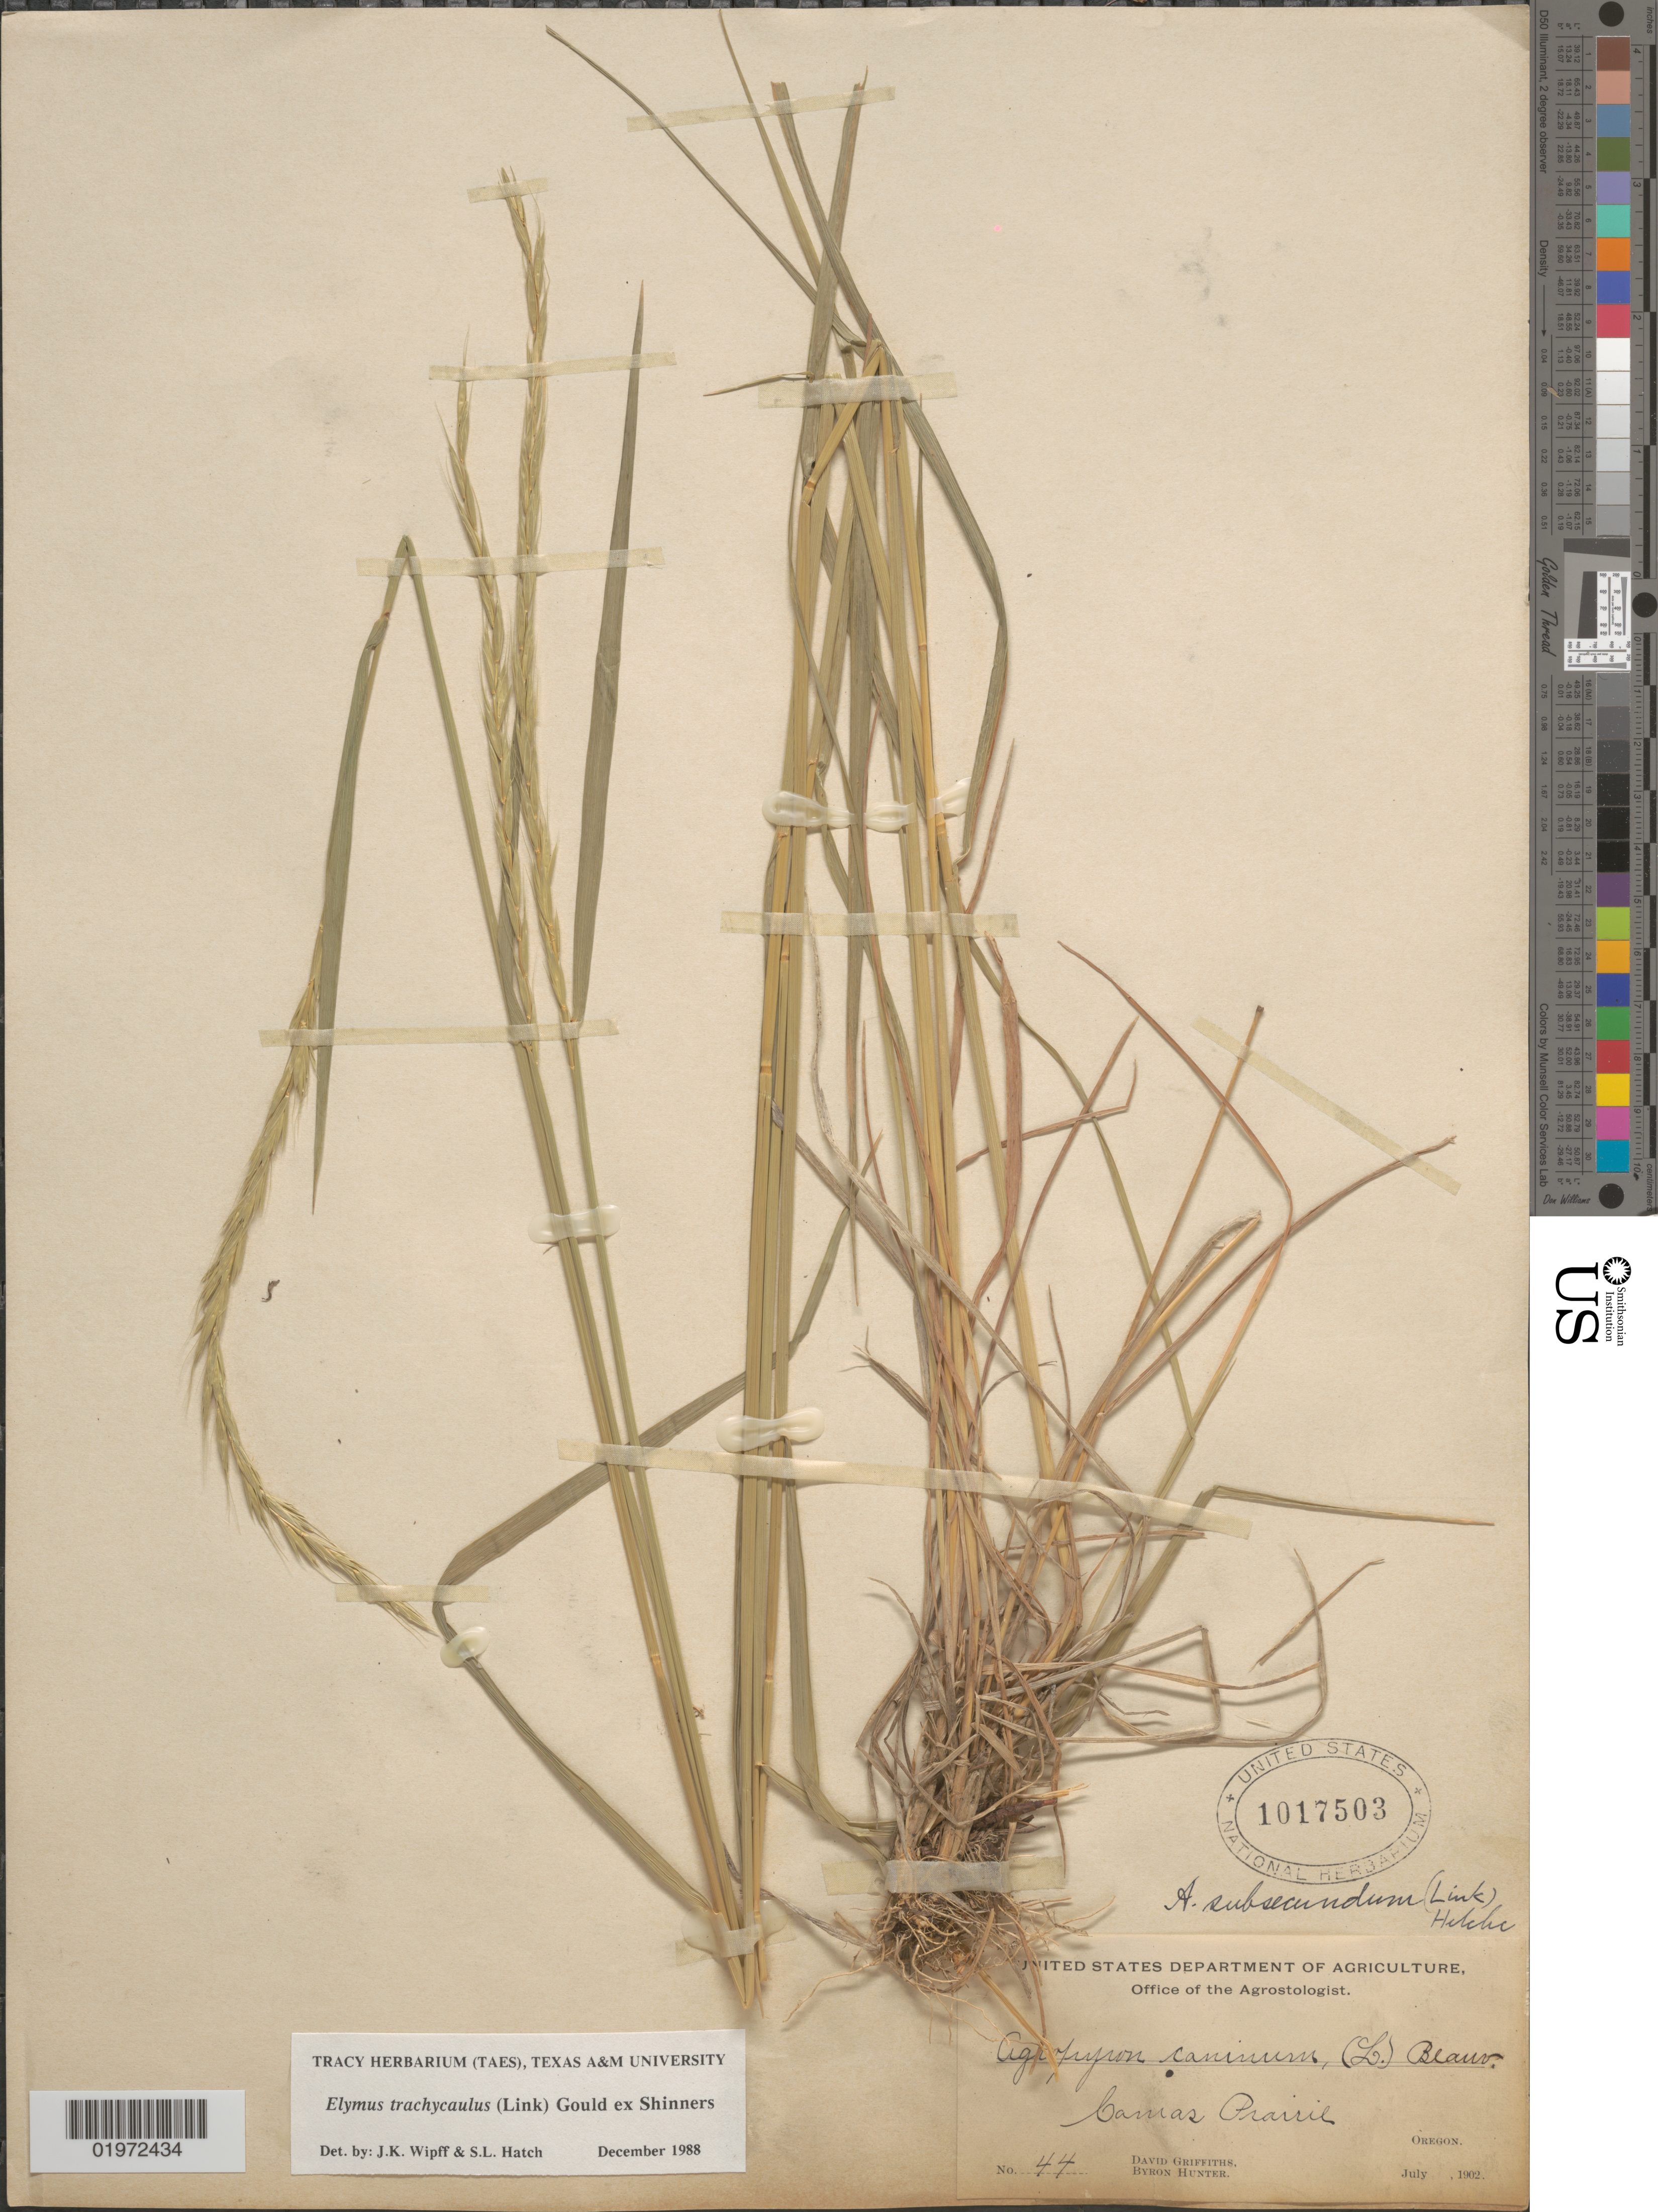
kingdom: Plantae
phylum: Tracheophyta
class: Liliopsida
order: Poales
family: Poaceae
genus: Elymus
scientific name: Elymus trachycaulus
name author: (Link) Gould ex Shinners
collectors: D. Griffiths & B. Hunter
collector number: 44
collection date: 1902-07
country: United States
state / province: Oregon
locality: Camas Divide.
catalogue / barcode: US 1017503